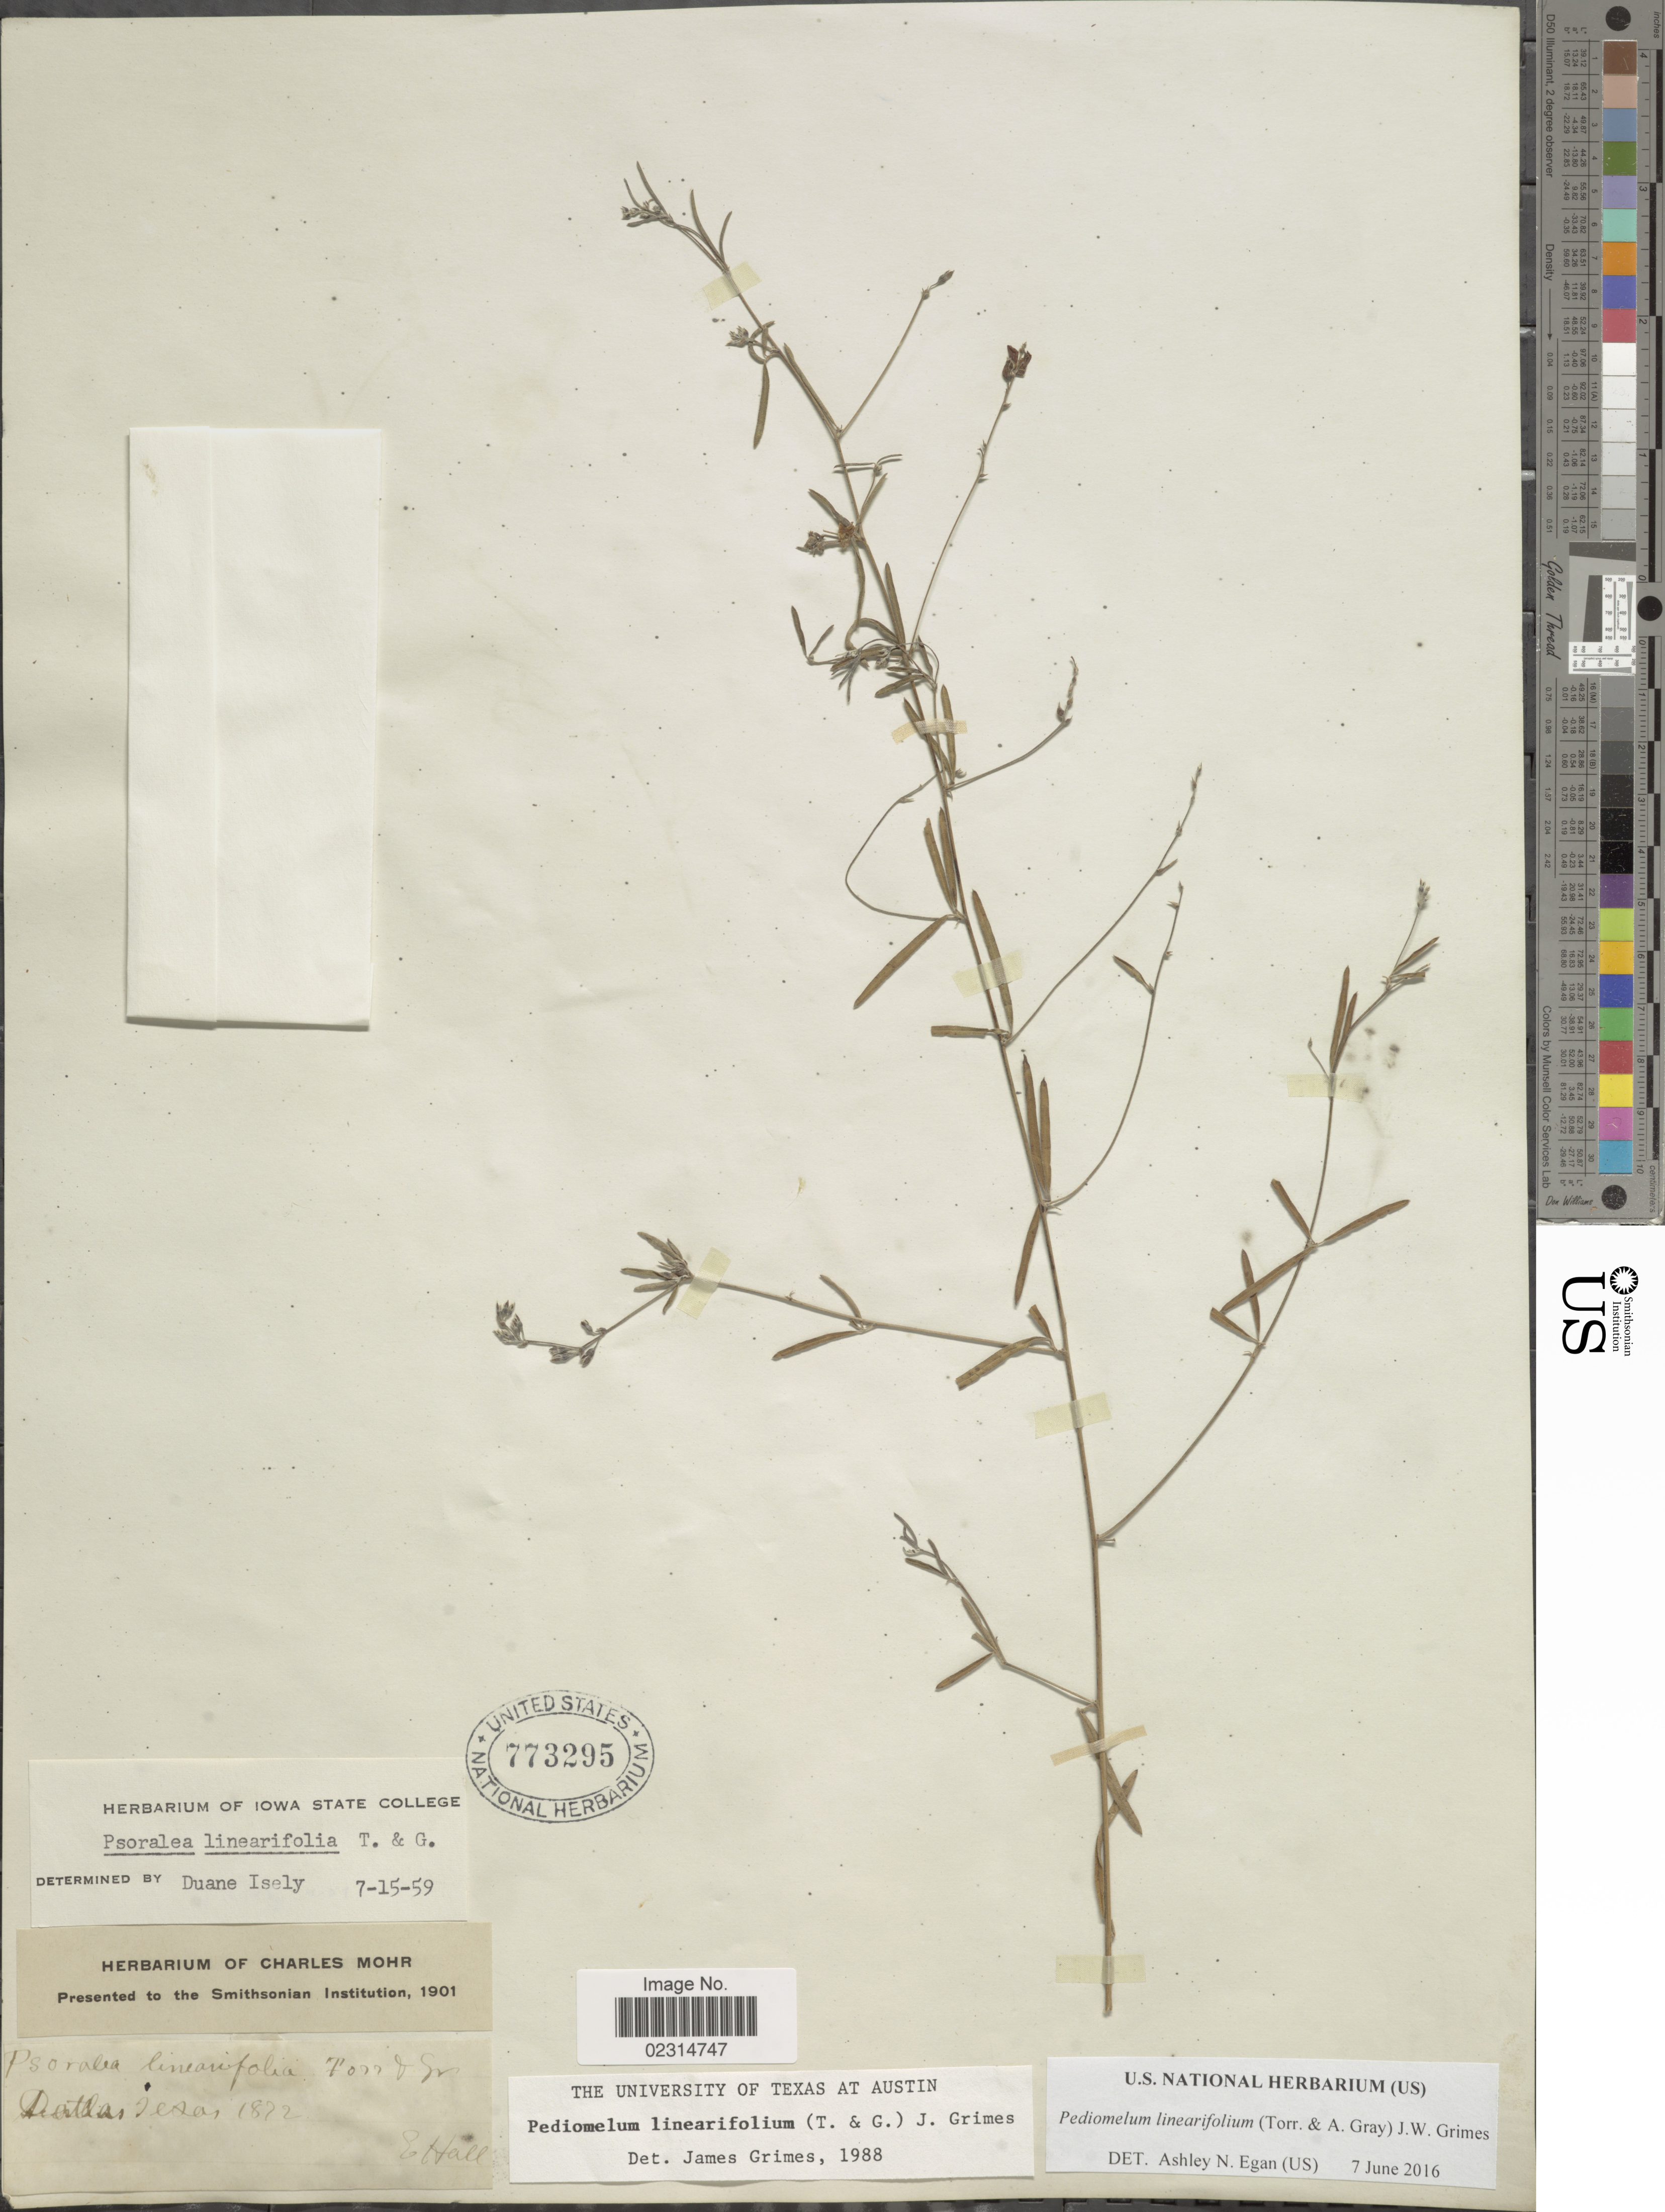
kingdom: Plantae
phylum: Tracheophyta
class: Magnoliopsida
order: Fabales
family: Fabaceae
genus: Pediomelum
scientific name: Pediomelum linearifolium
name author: (Torr. & A. Gray) J.W. Grimes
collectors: E. Hall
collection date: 1872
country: United States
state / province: Texas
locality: Dallas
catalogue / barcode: US 773295